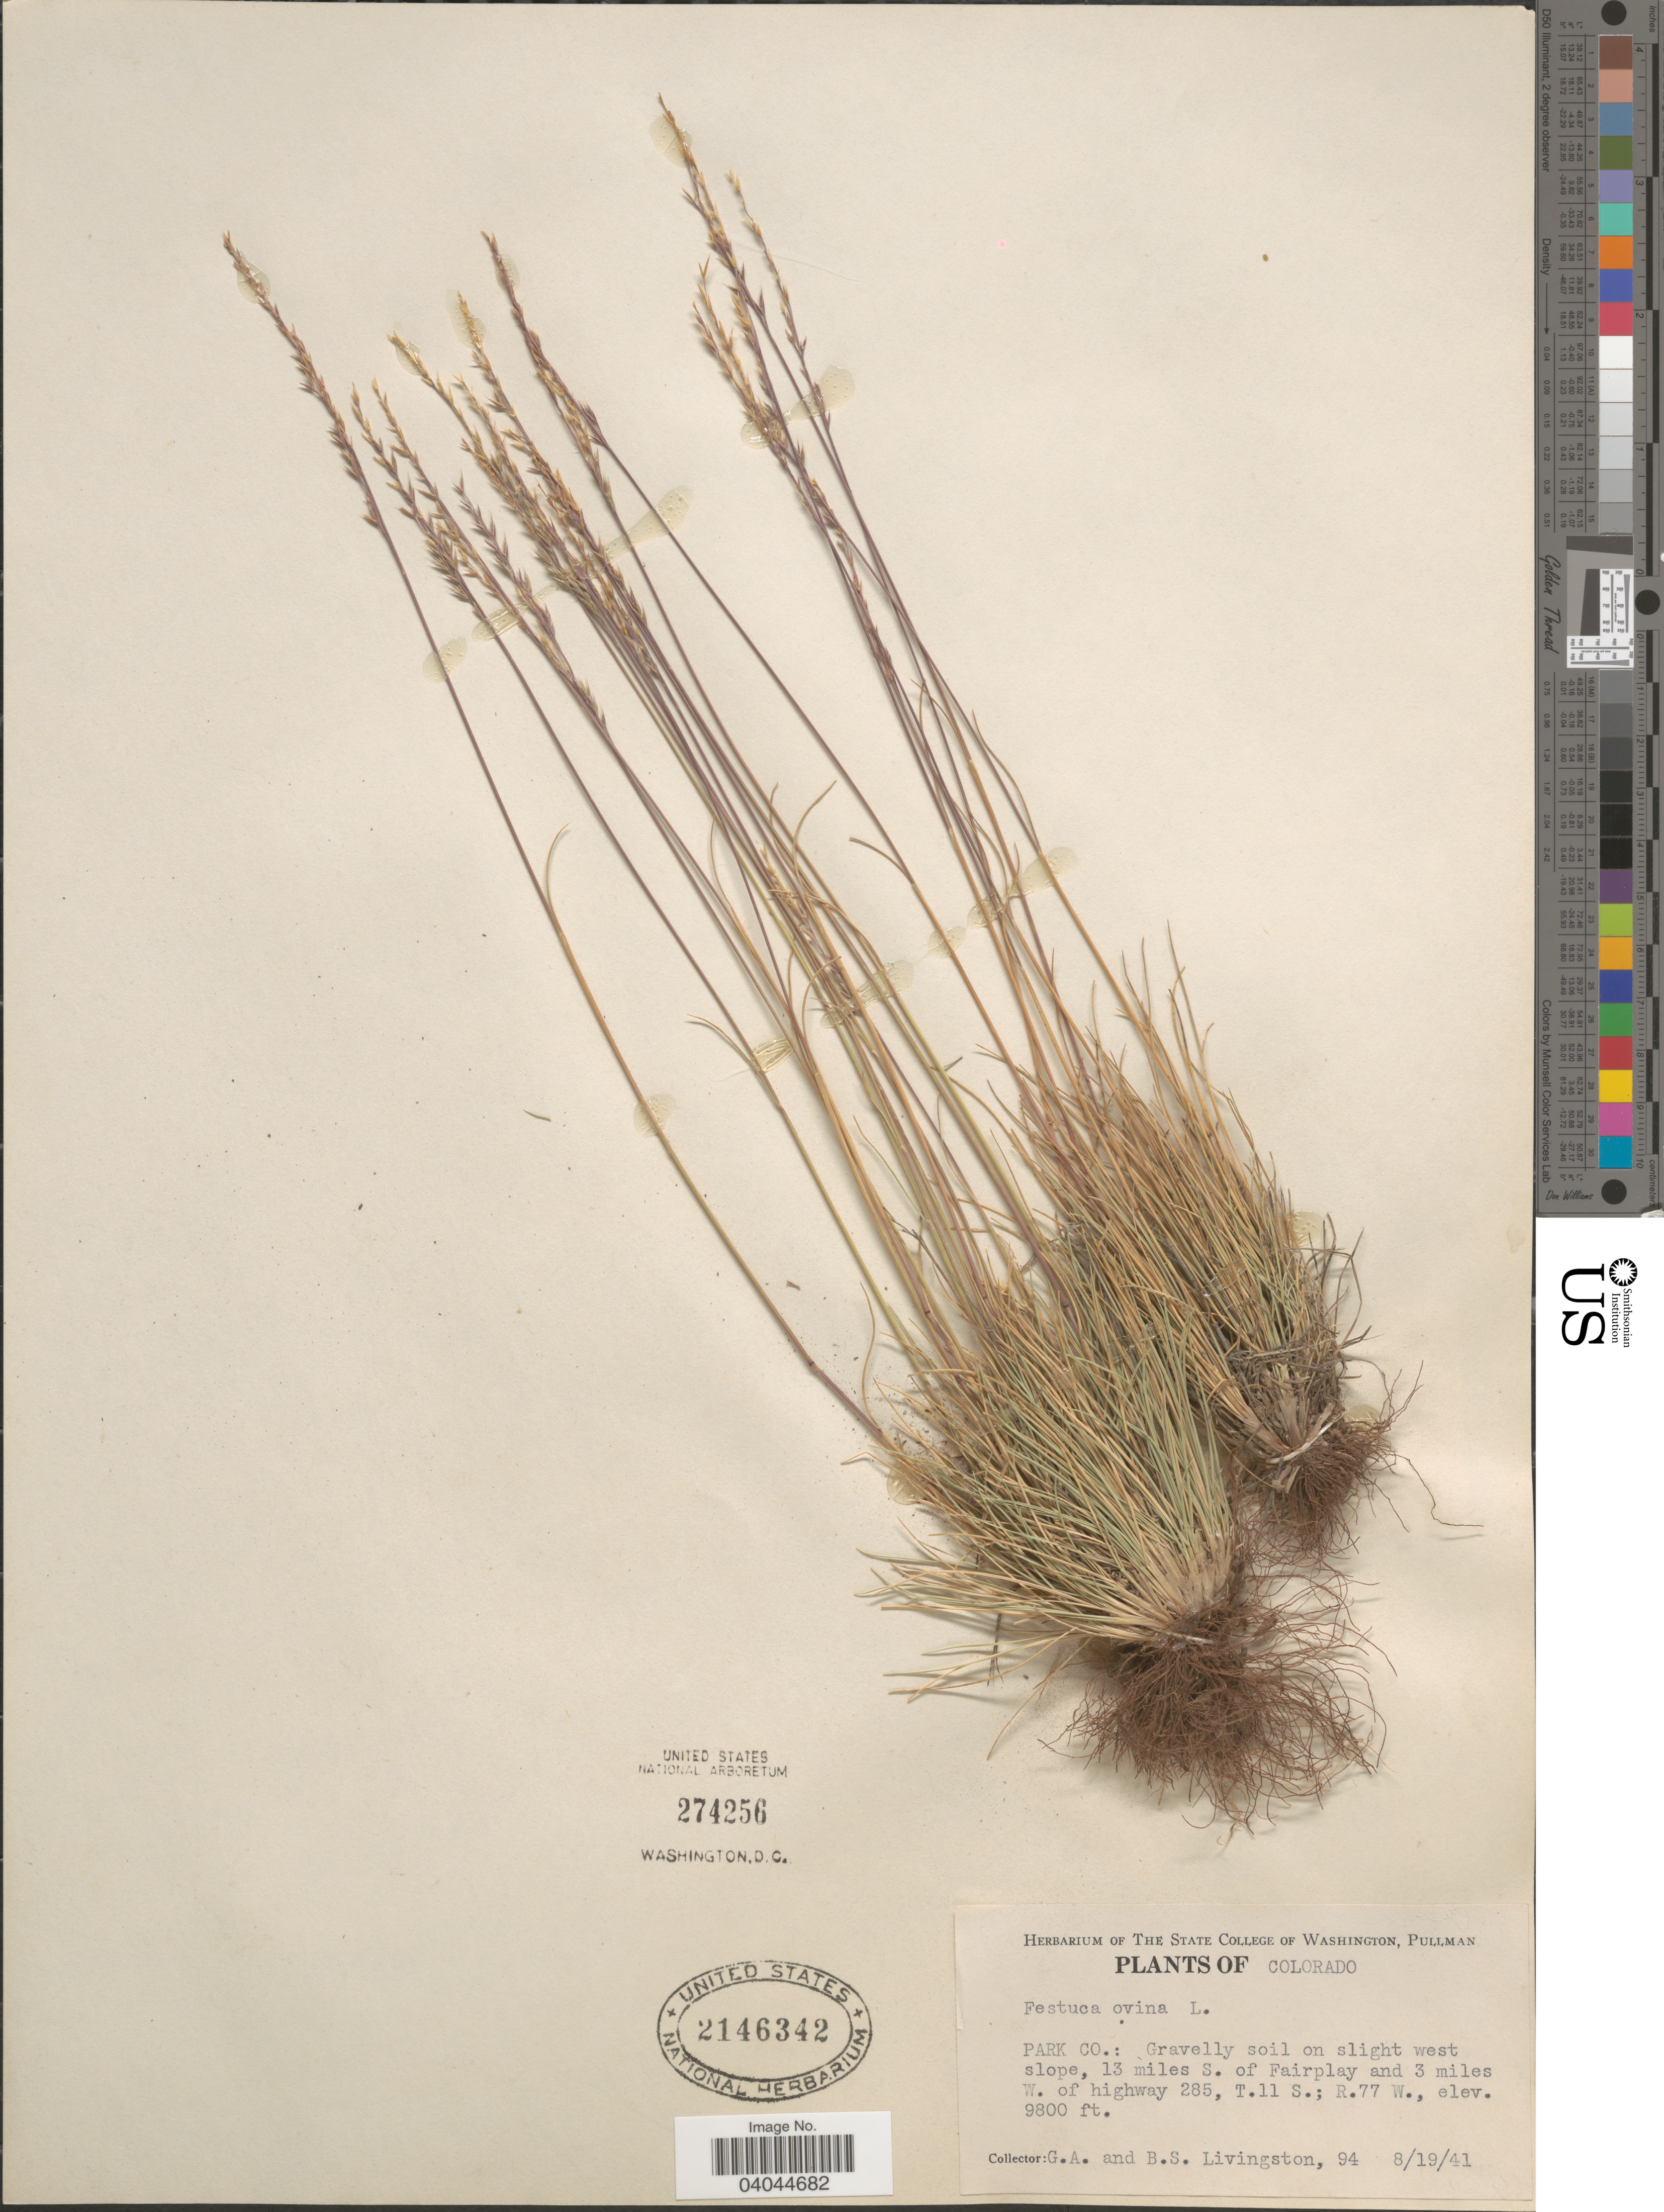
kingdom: Plantae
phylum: Tracheophyta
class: Liliopsida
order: Poales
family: Poaceae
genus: Festuca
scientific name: Festuca ovina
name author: L.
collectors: G. Livingston & B. Livingston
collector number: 94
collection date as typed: Transcribed d/m/y: 19/8/41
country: United States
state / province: Colorado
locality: Park Co.: Gravelly soil on slight west slope, 13 miles S. of Fairplay and 3 miles W. of highway 285, T.11 S.; R.77 W.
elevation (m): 2987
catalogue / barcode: US 2146342